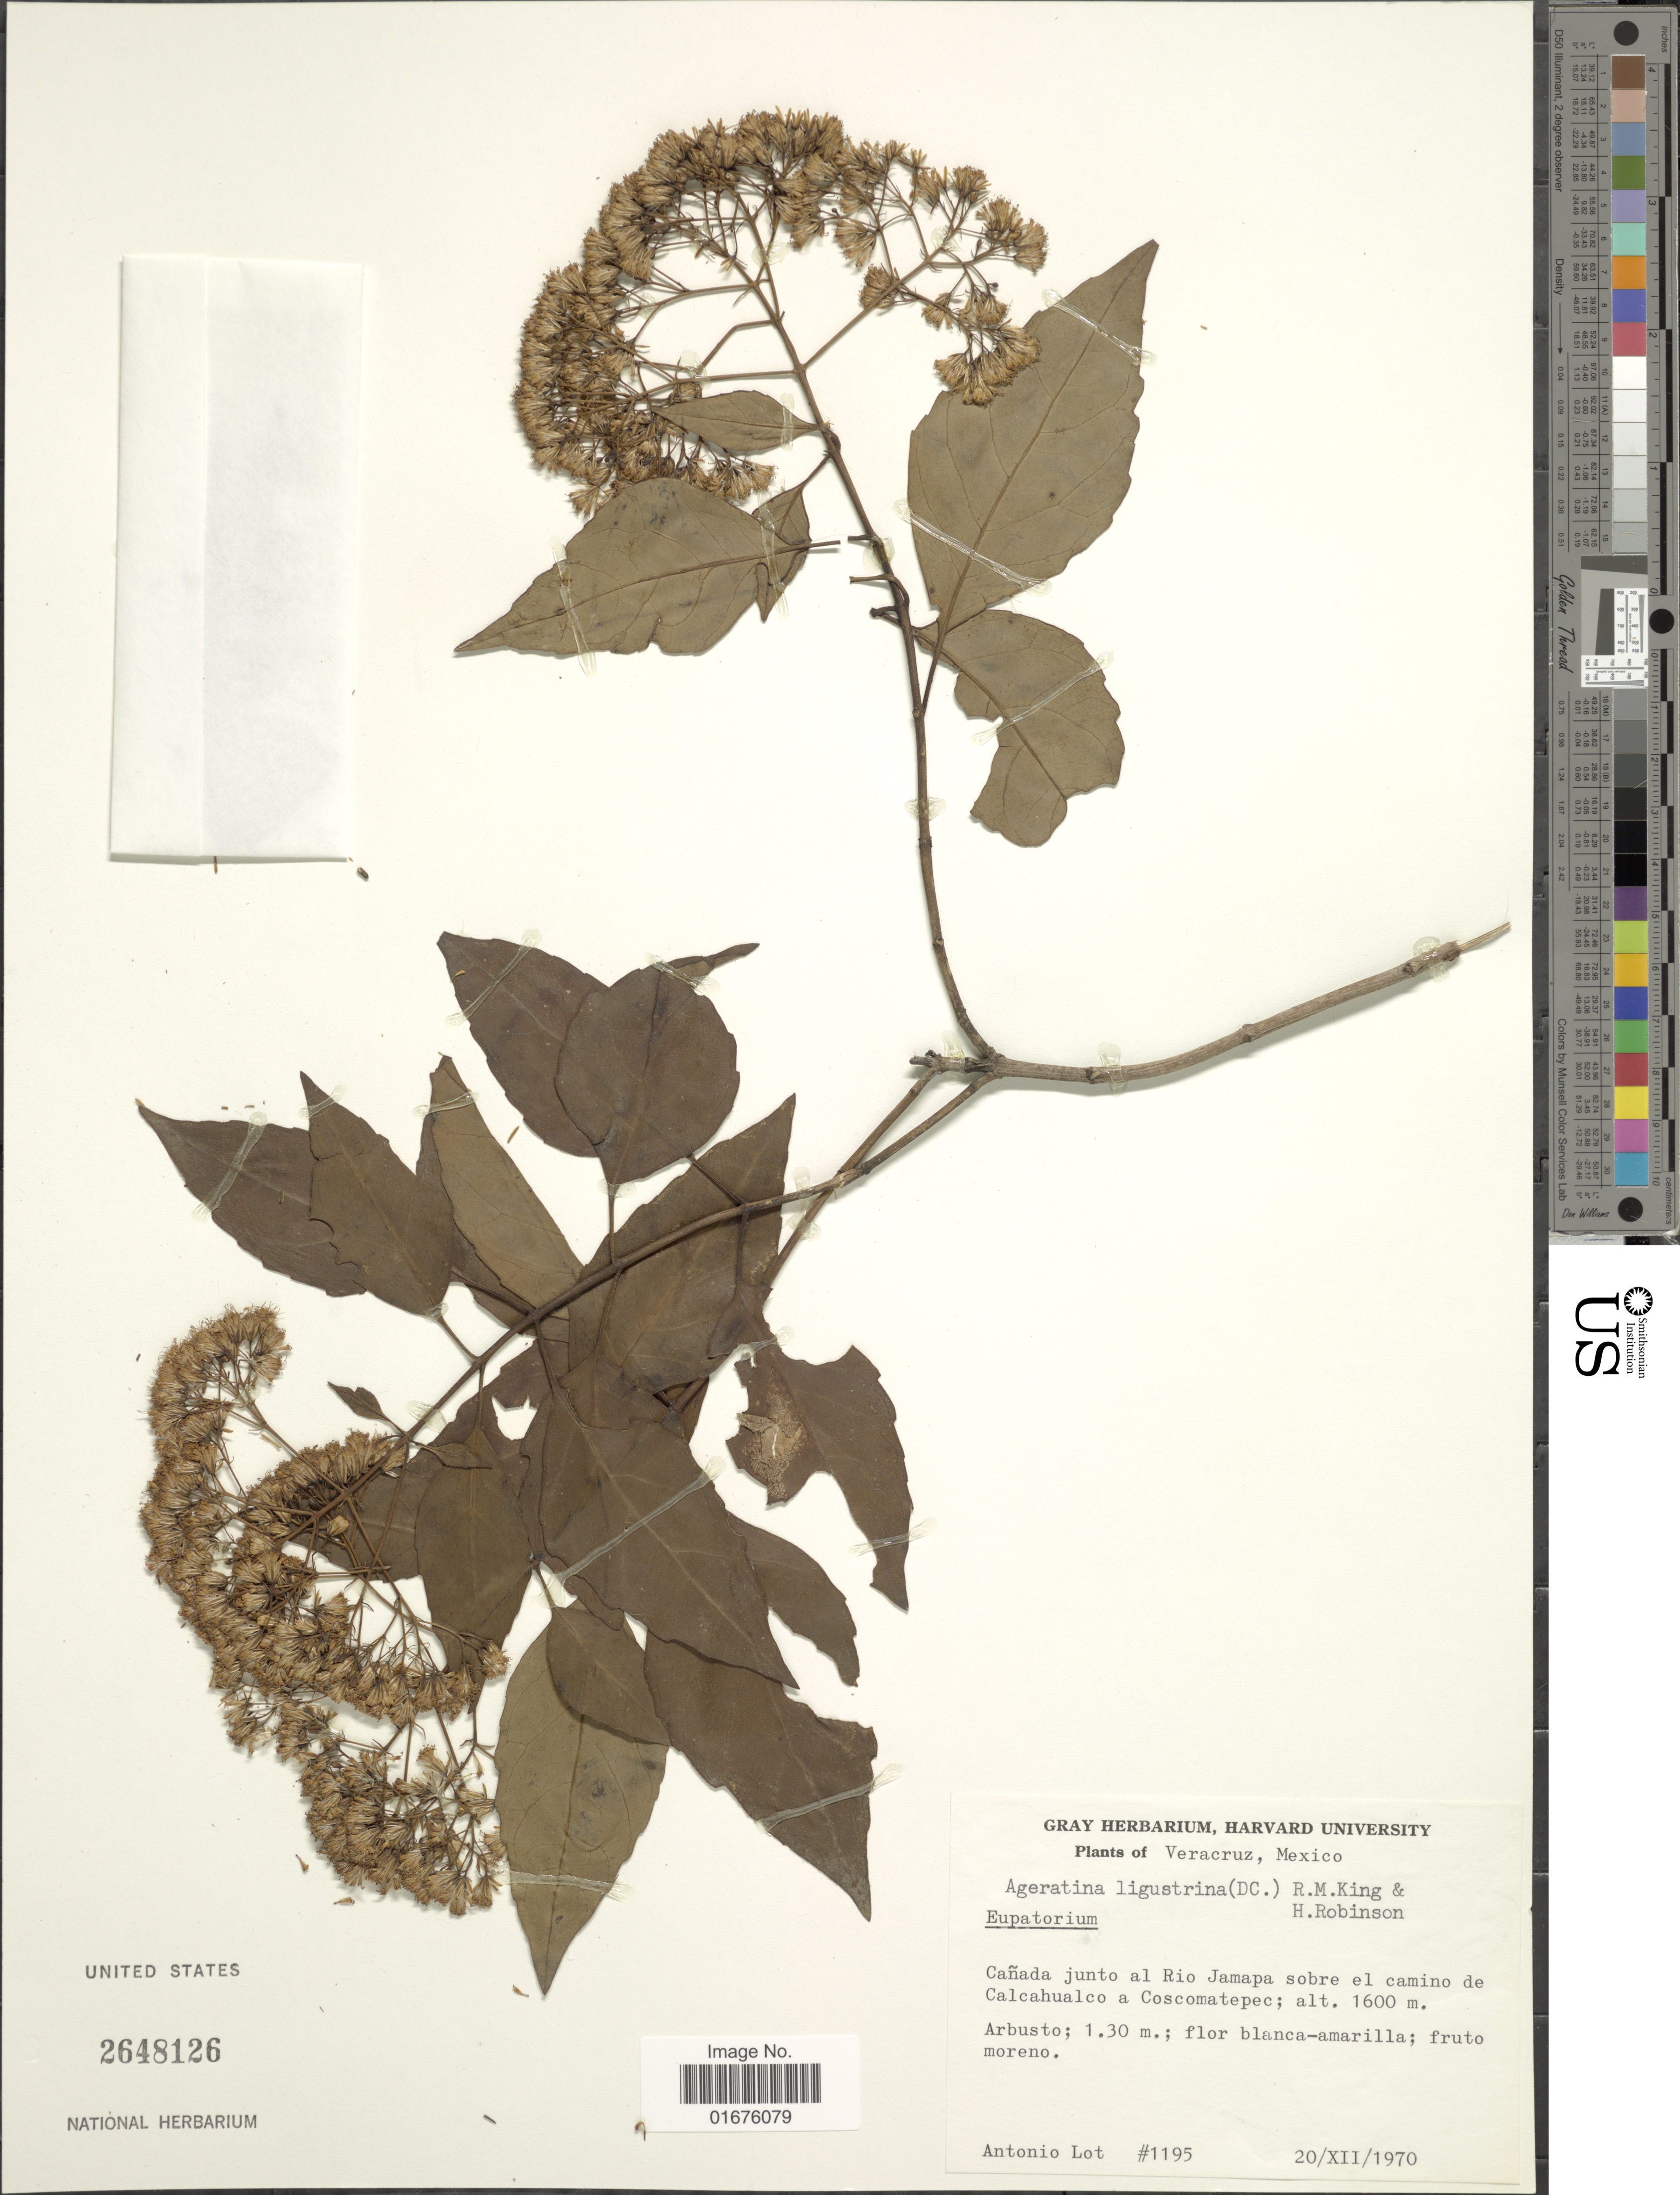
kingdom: Plantae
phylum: Tracheophyta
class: Magnoliopsida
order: Asterales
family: Asteraceae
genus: Ageratina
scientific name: Ageratina ligustrina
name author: (DC.) R.M. King & H. Rob.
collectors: Lot, A.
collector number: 1195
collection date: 1970-12-20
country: Mexico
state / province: Veracruz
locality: Cañada junto al Rio Jamapa sobre el camino de Calcahualco a Coscomatepec, fruto moreno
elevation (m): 1600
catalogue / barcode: US 2648126